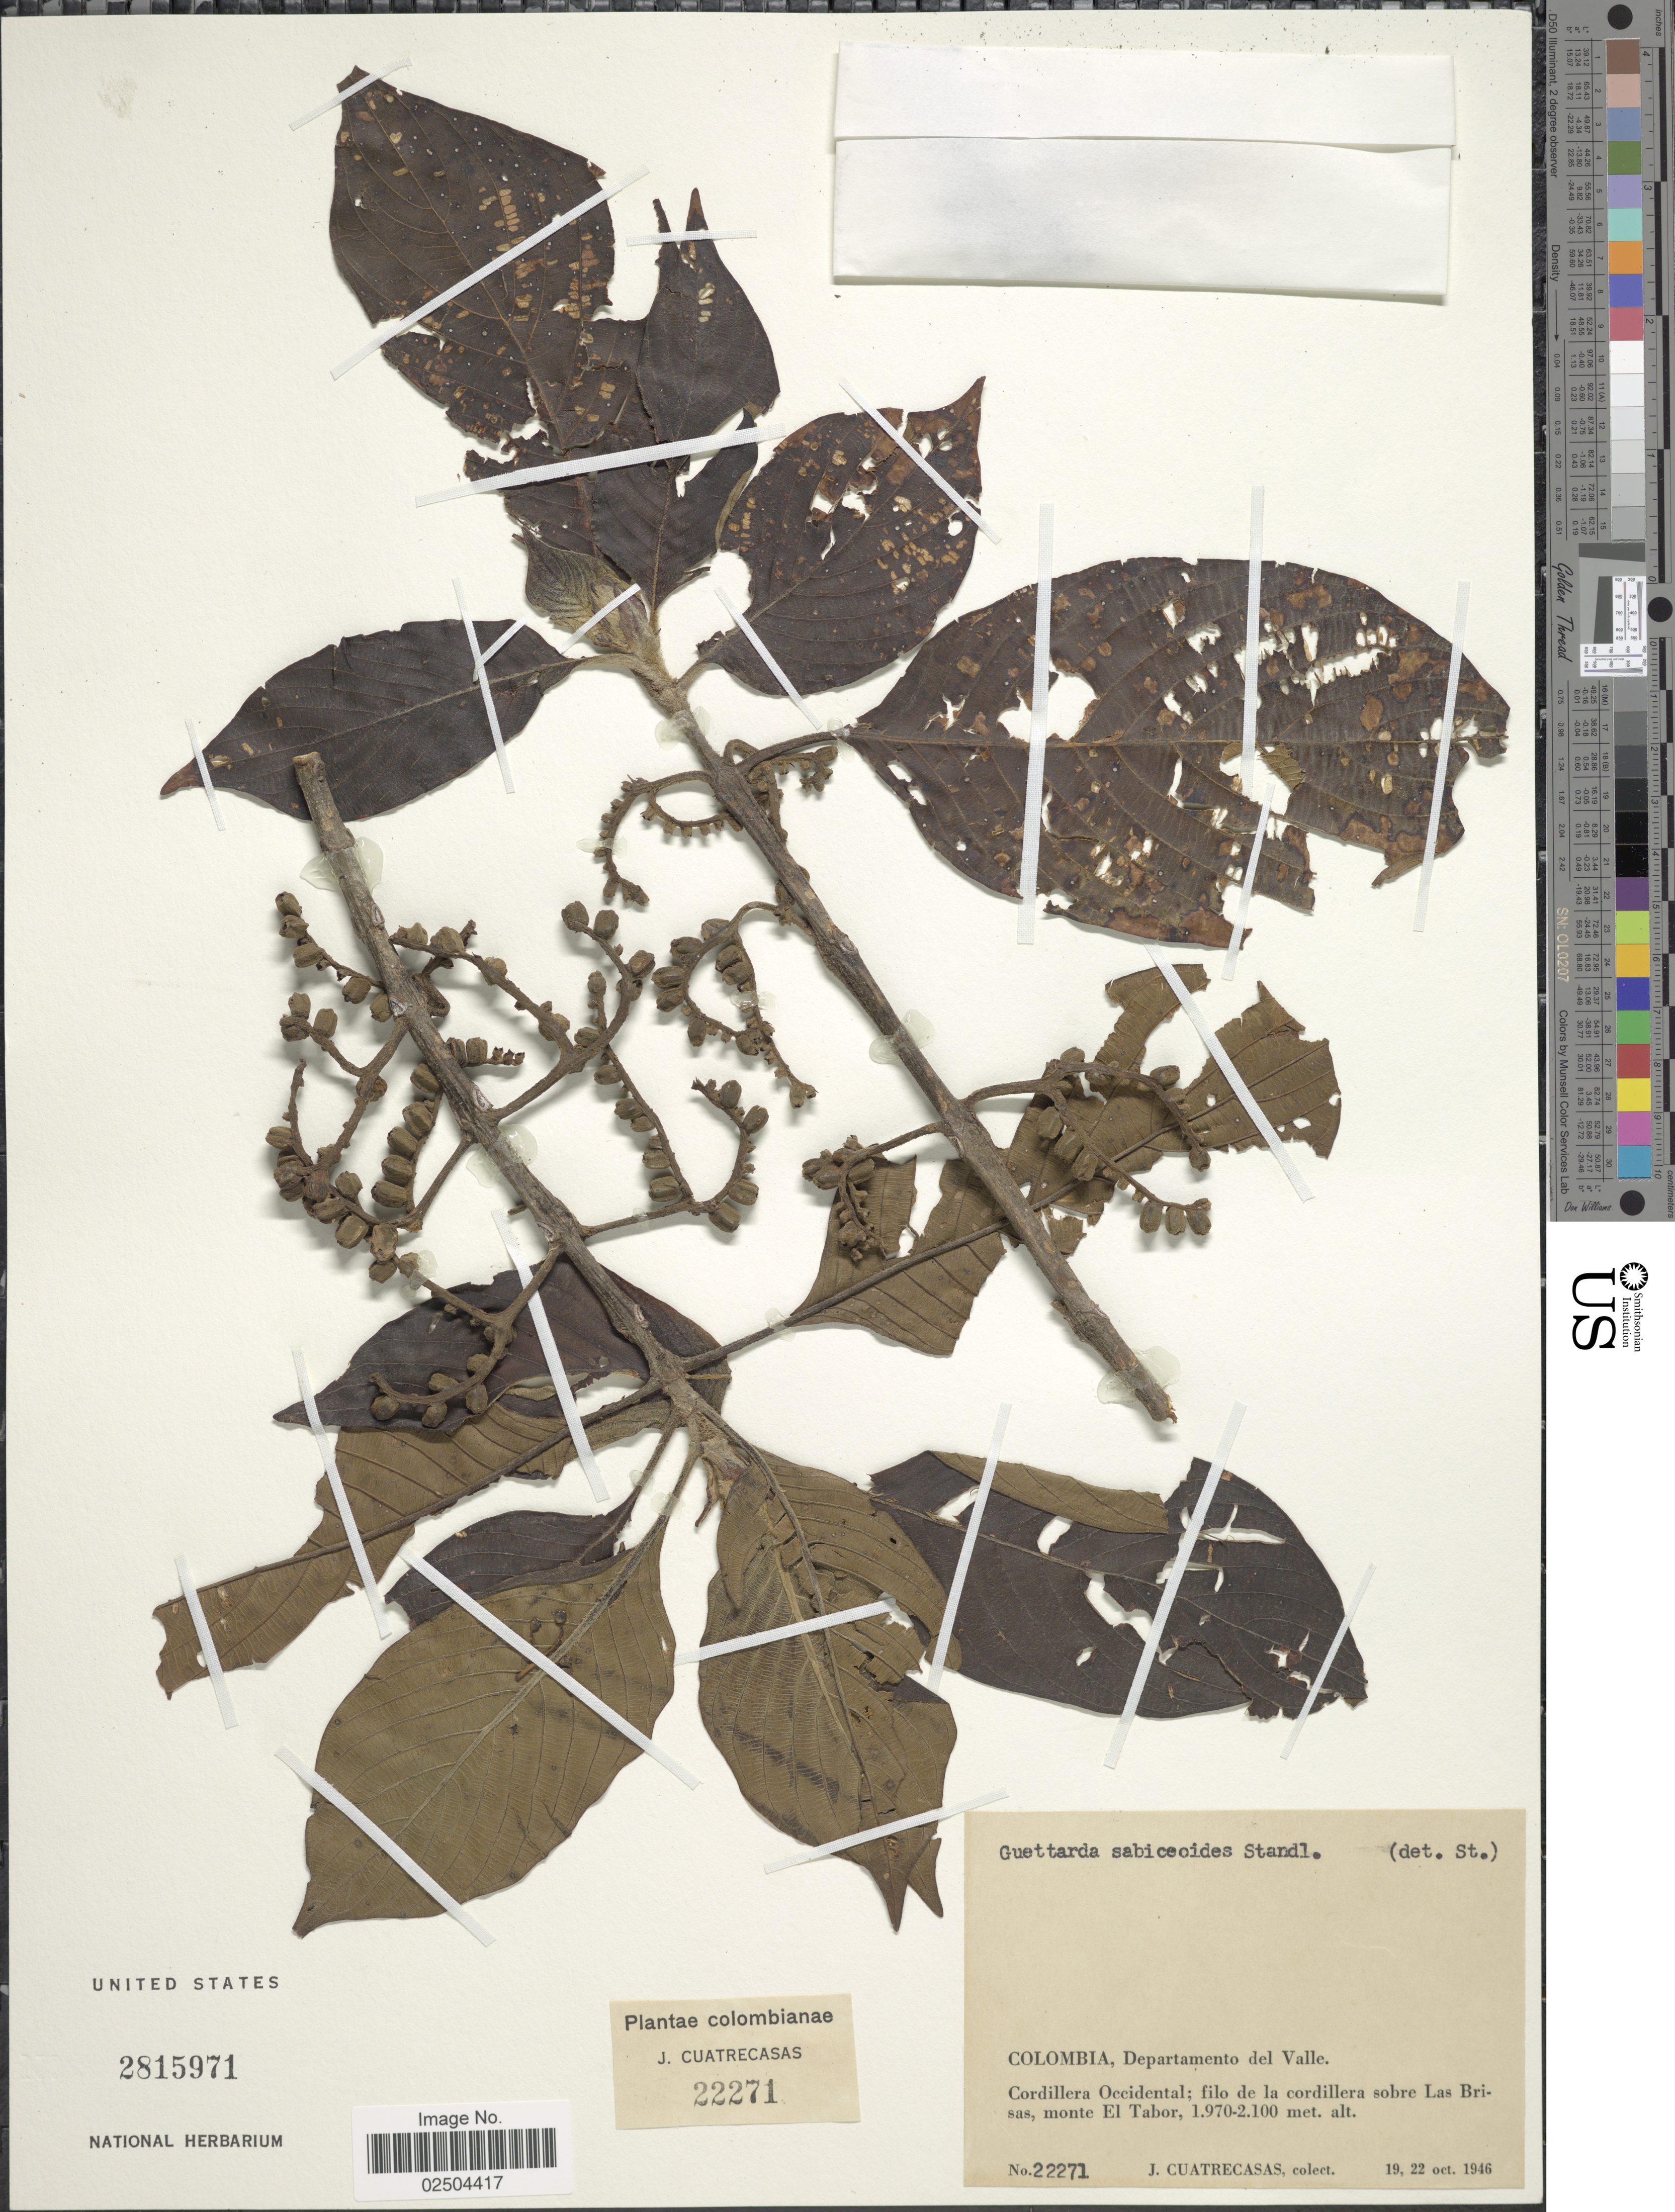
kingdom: Plantae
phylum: Tracheophyta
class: Magnoliopsida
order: Gentianales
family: Rubiaceae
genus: Guettarda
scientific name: Guettarda crispiflora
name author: Vahl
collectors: J. Cuatrecasas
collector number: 22271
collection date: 1946-10-19/1946-10-22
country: Colombia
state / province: Valle del Cauca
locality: Colombia, Departamento del Valle, Cordillera Occidental: filo de la cordillera sobre Las Brisas, monte El Tabor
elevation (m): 1970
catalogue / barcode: US 2815971